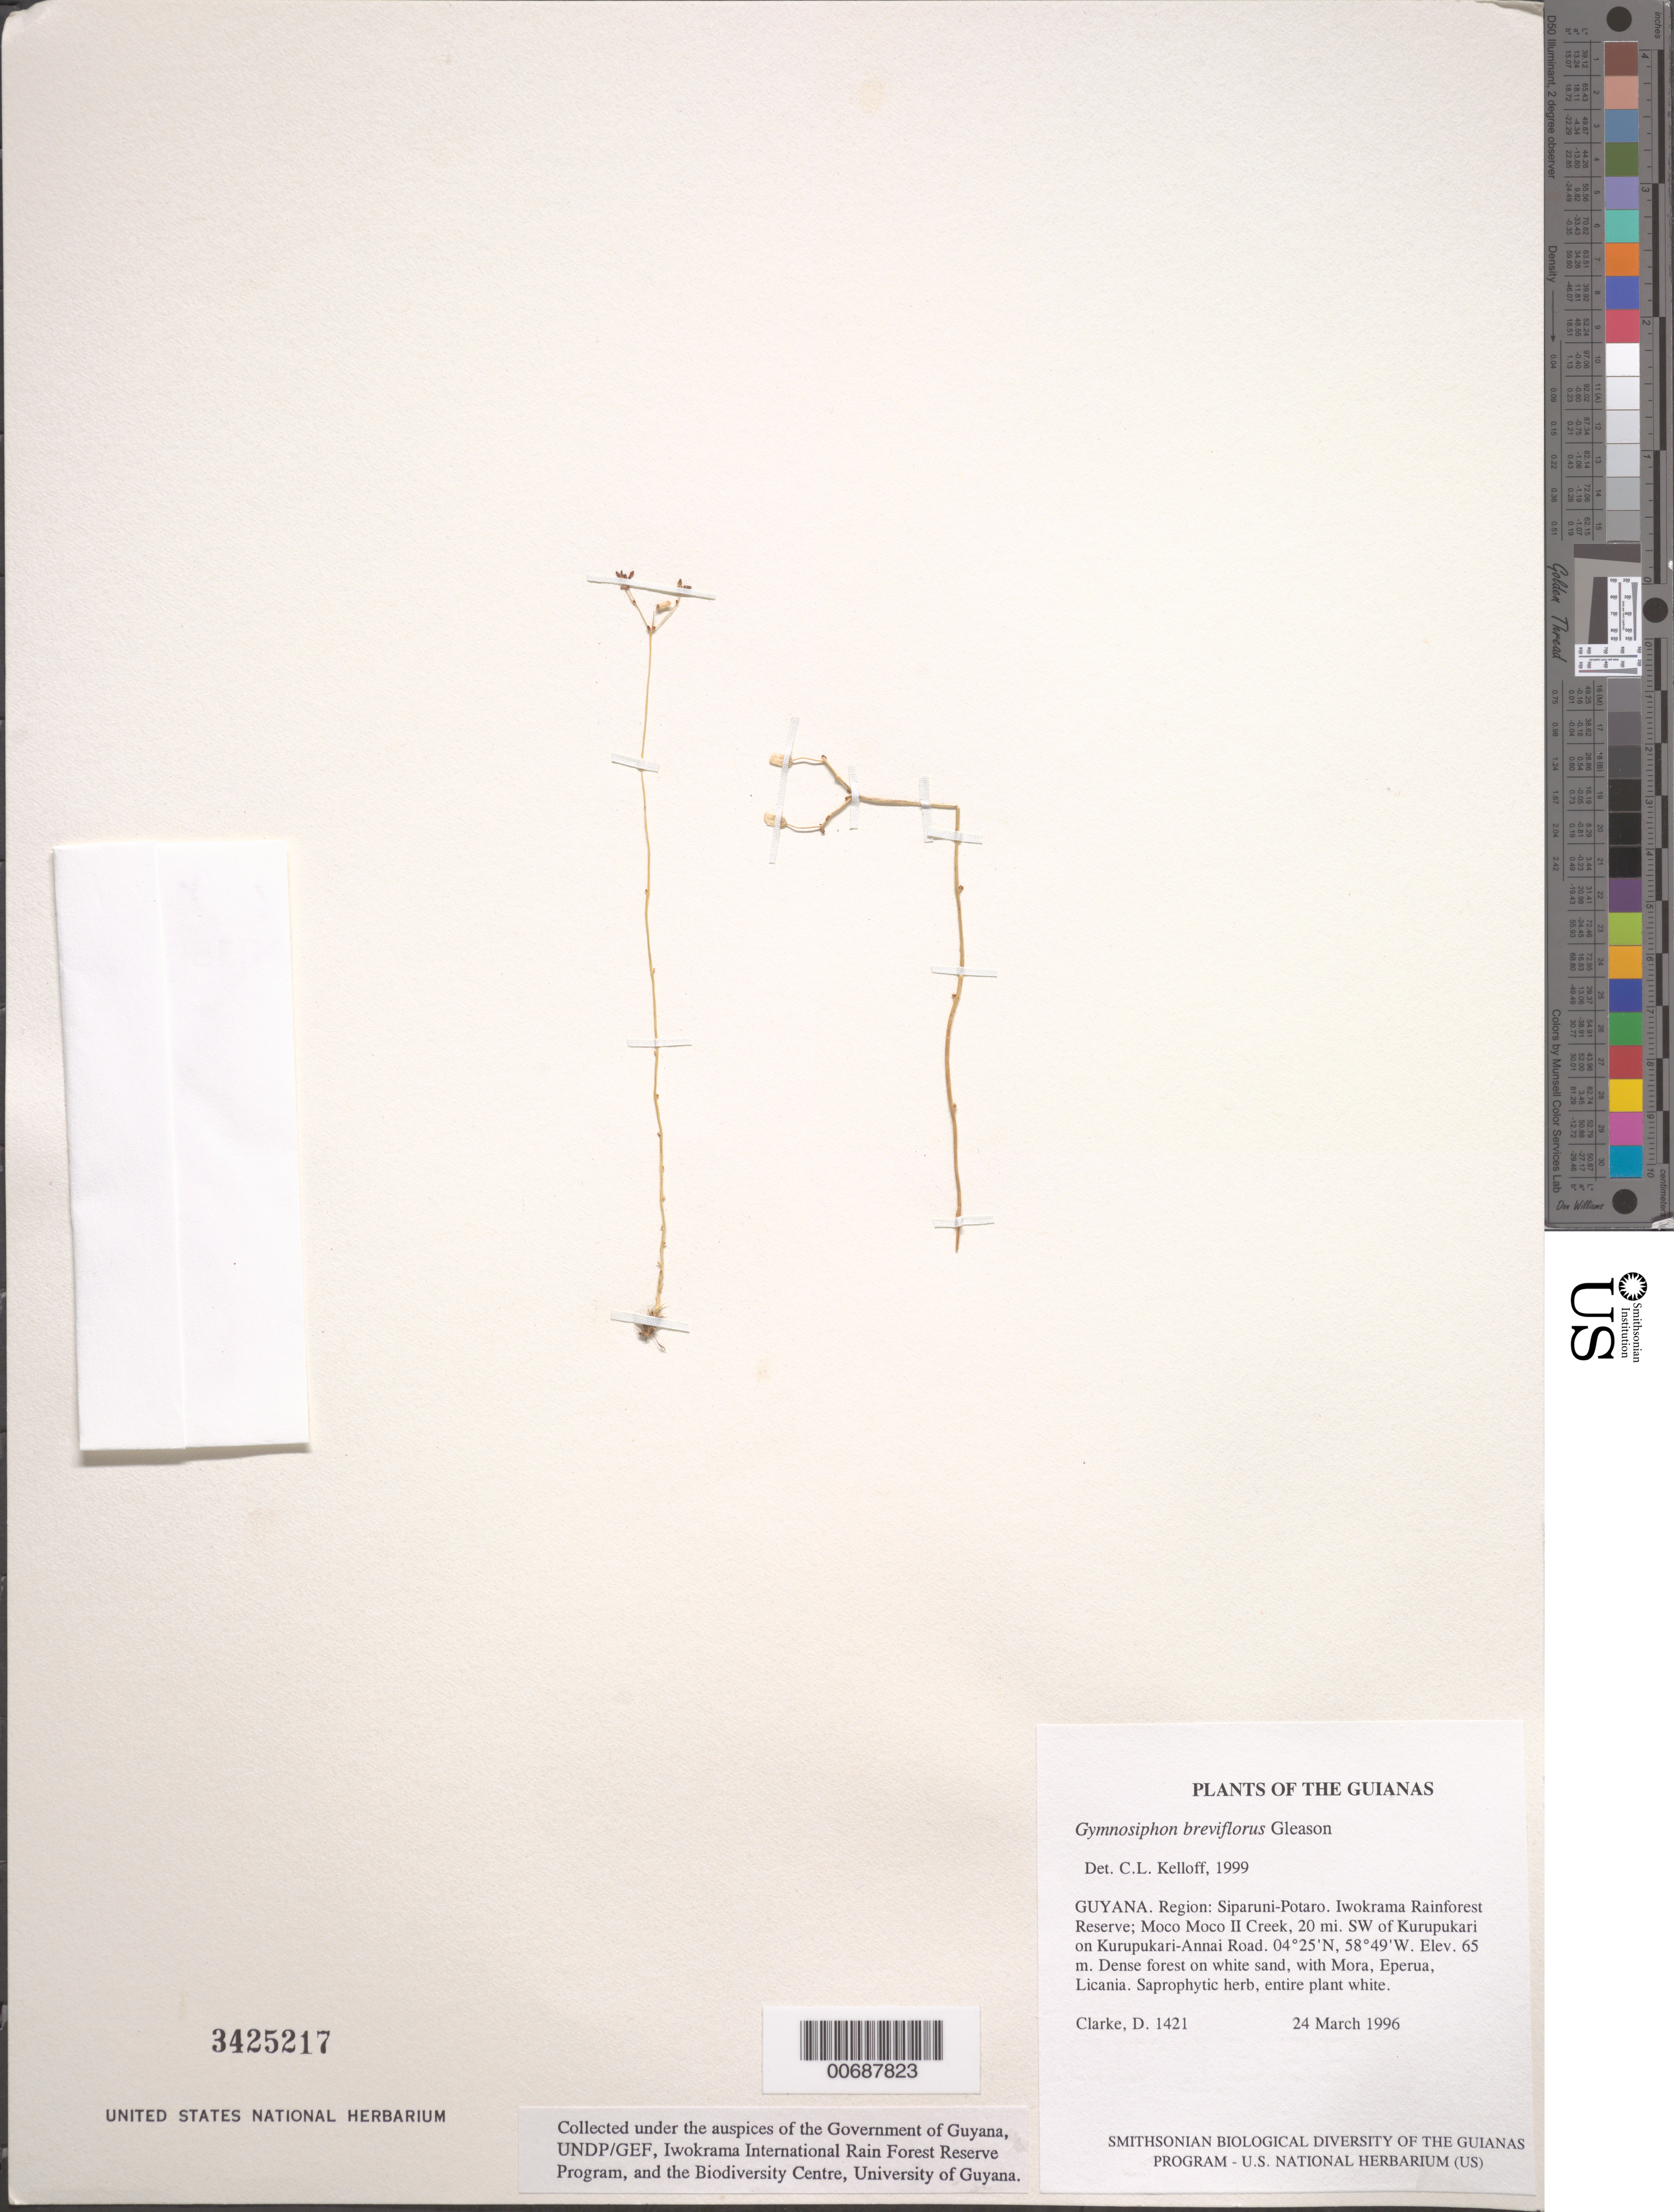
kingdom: Plantae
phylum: Tracheophyta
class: Liliopsida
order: Dioscoreales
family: Burmanniaceae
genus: Gymnosiphon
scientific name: Gymnosiphon breviflorus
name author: Gleason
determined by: Kelloff, Carol L., (US), Smithsonian Institution - National Museum of Natural History (UNITED STATES)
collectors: H. D. Clarke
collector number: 1421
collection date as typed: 24 March 1996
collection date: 1996-03-24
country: Guyana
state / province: Potaro-Siparuni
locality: Iwokrama Rainforest Reserve; Moco Moco II Creek, 20 mi. SW of Kurupukari on Kurupukari-Annai Road, 1 km N E of camp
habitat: Dense forest on white sand, with Mora, Eperua, Licania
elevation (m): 65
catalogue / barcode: US 3425217